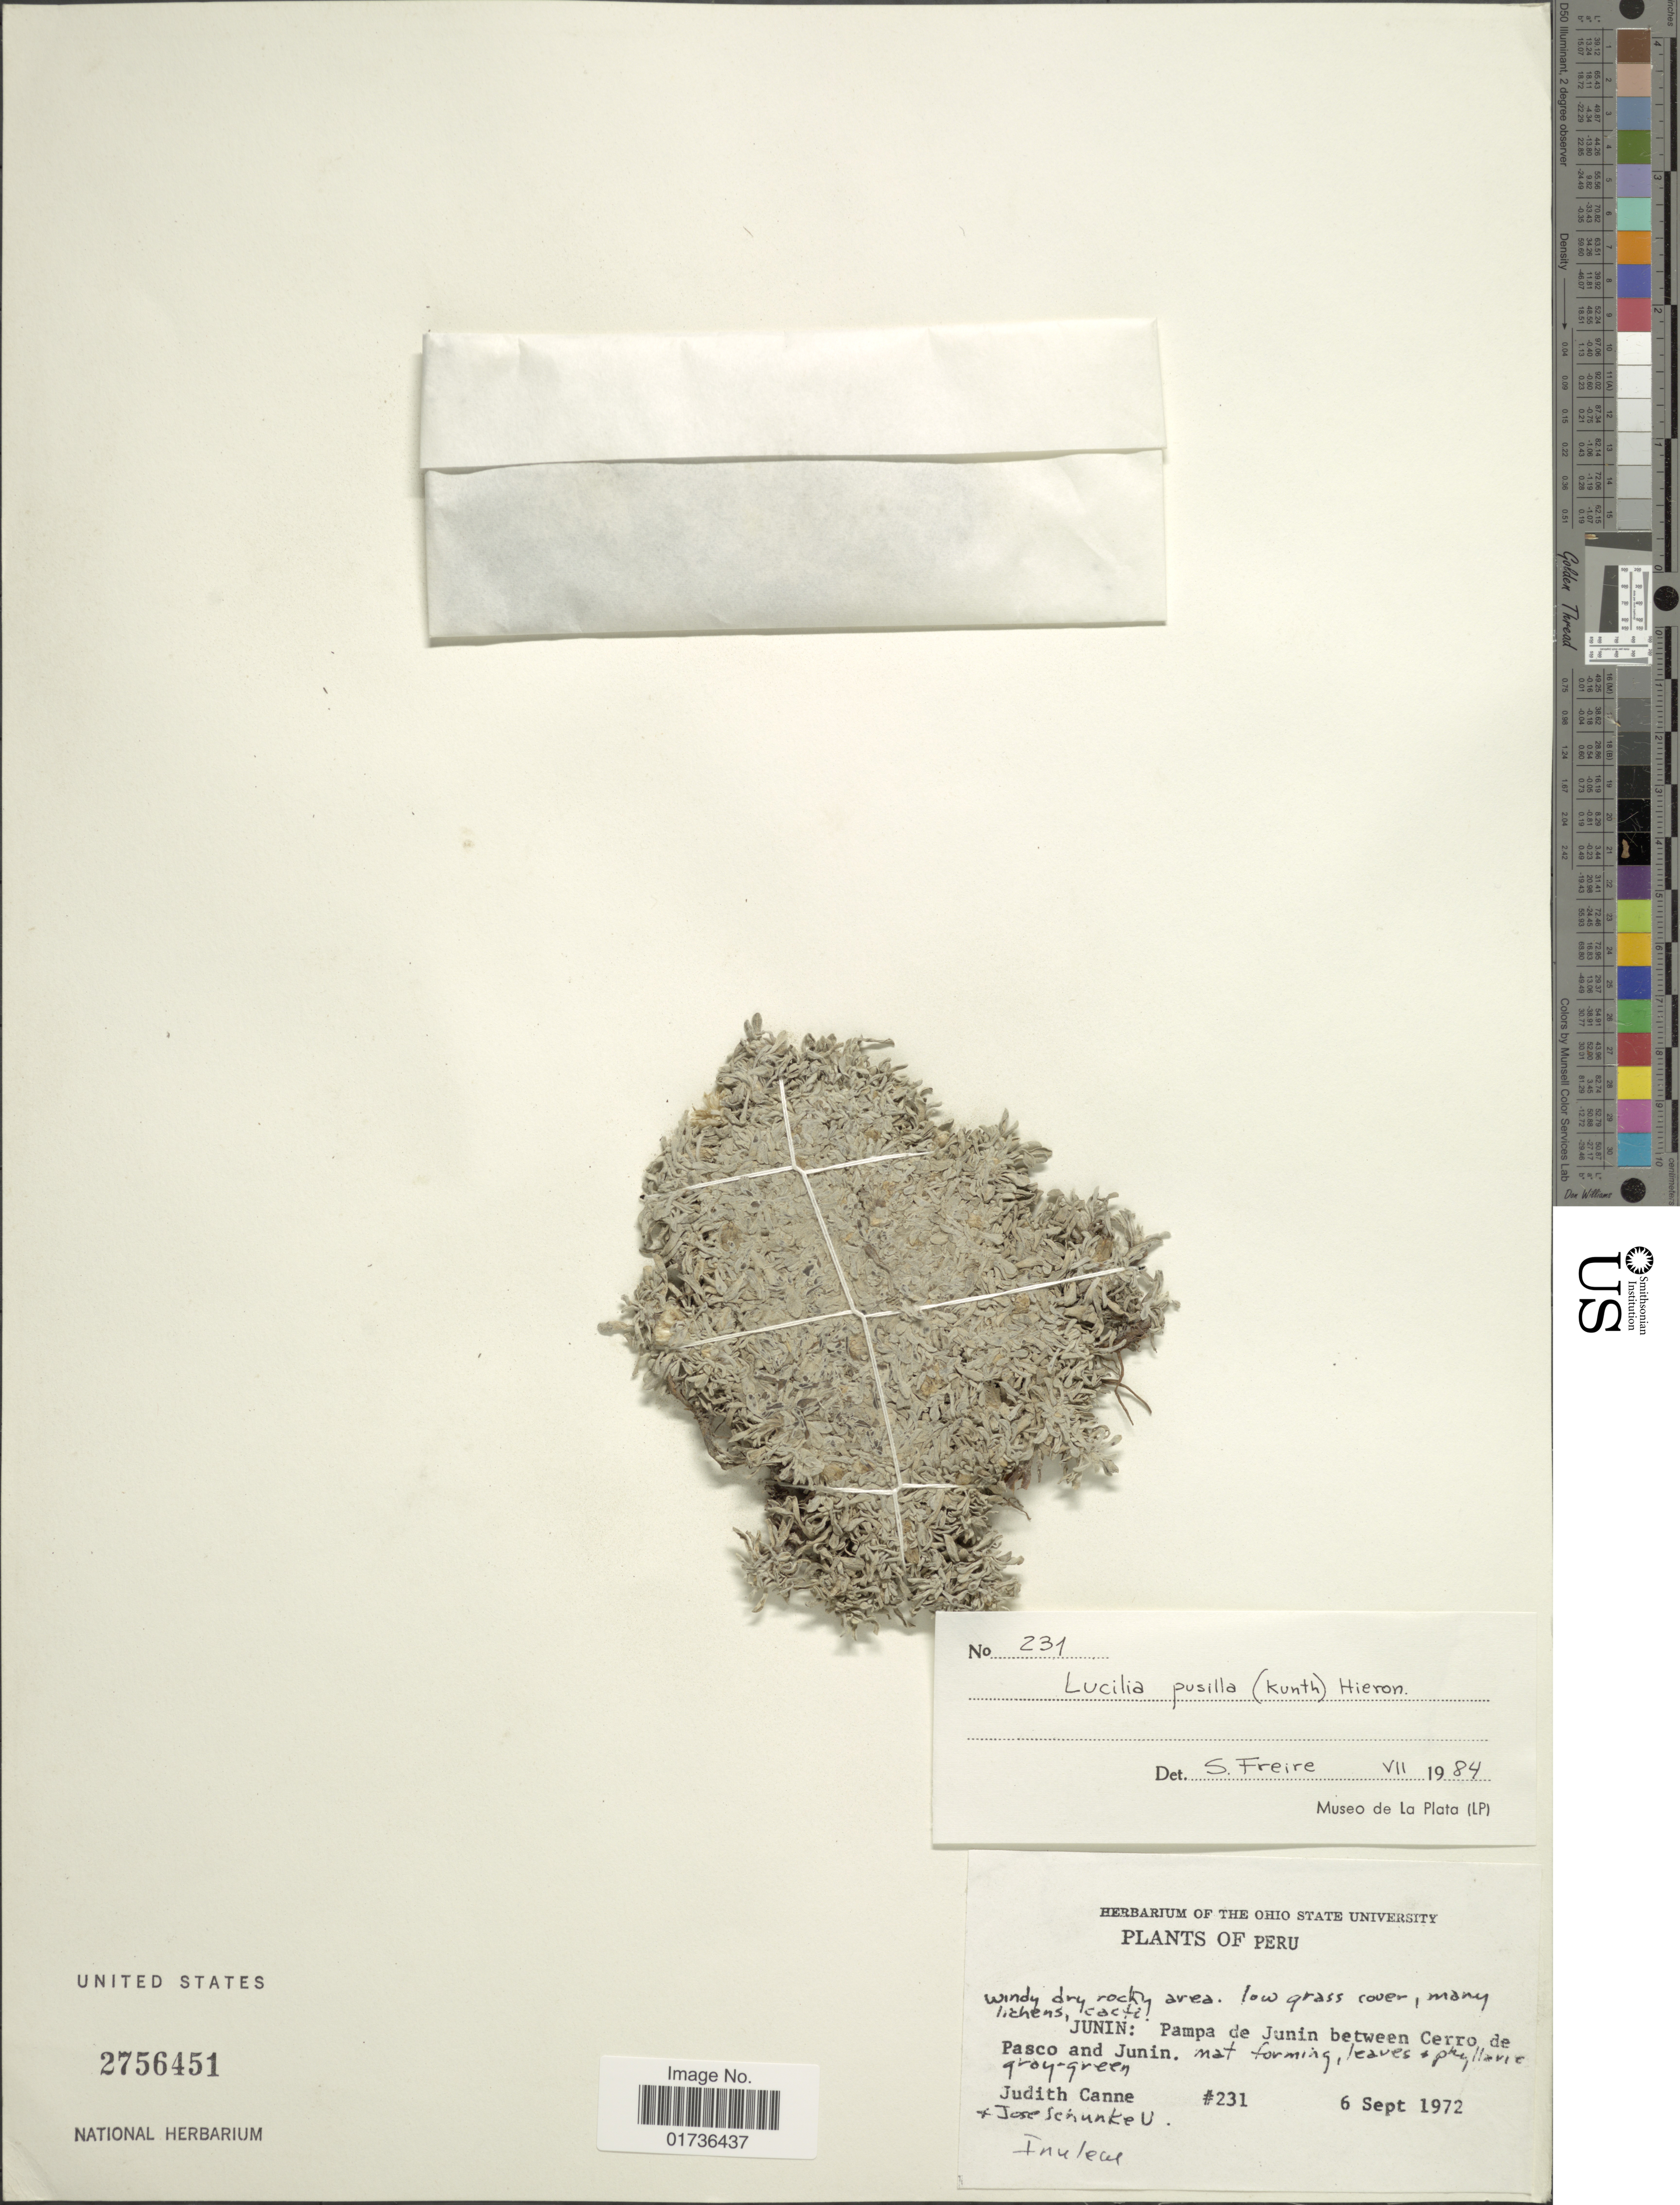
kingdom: Plantae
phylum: Tracheophyta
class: Magnoliopsida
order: Asterales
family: Asteraceae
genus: Lucilia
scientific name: Lucilia kunthiana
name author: (DC.) Zardini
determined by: Dillon, M. O.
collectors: J. M. Canne-Hilliker & J. Schunke Vigo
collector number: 231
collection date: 1972-09-06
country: Peru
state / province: Junín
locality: Pampa de Junin between Cerro de Pasco and Junin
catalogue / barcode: US 2756451